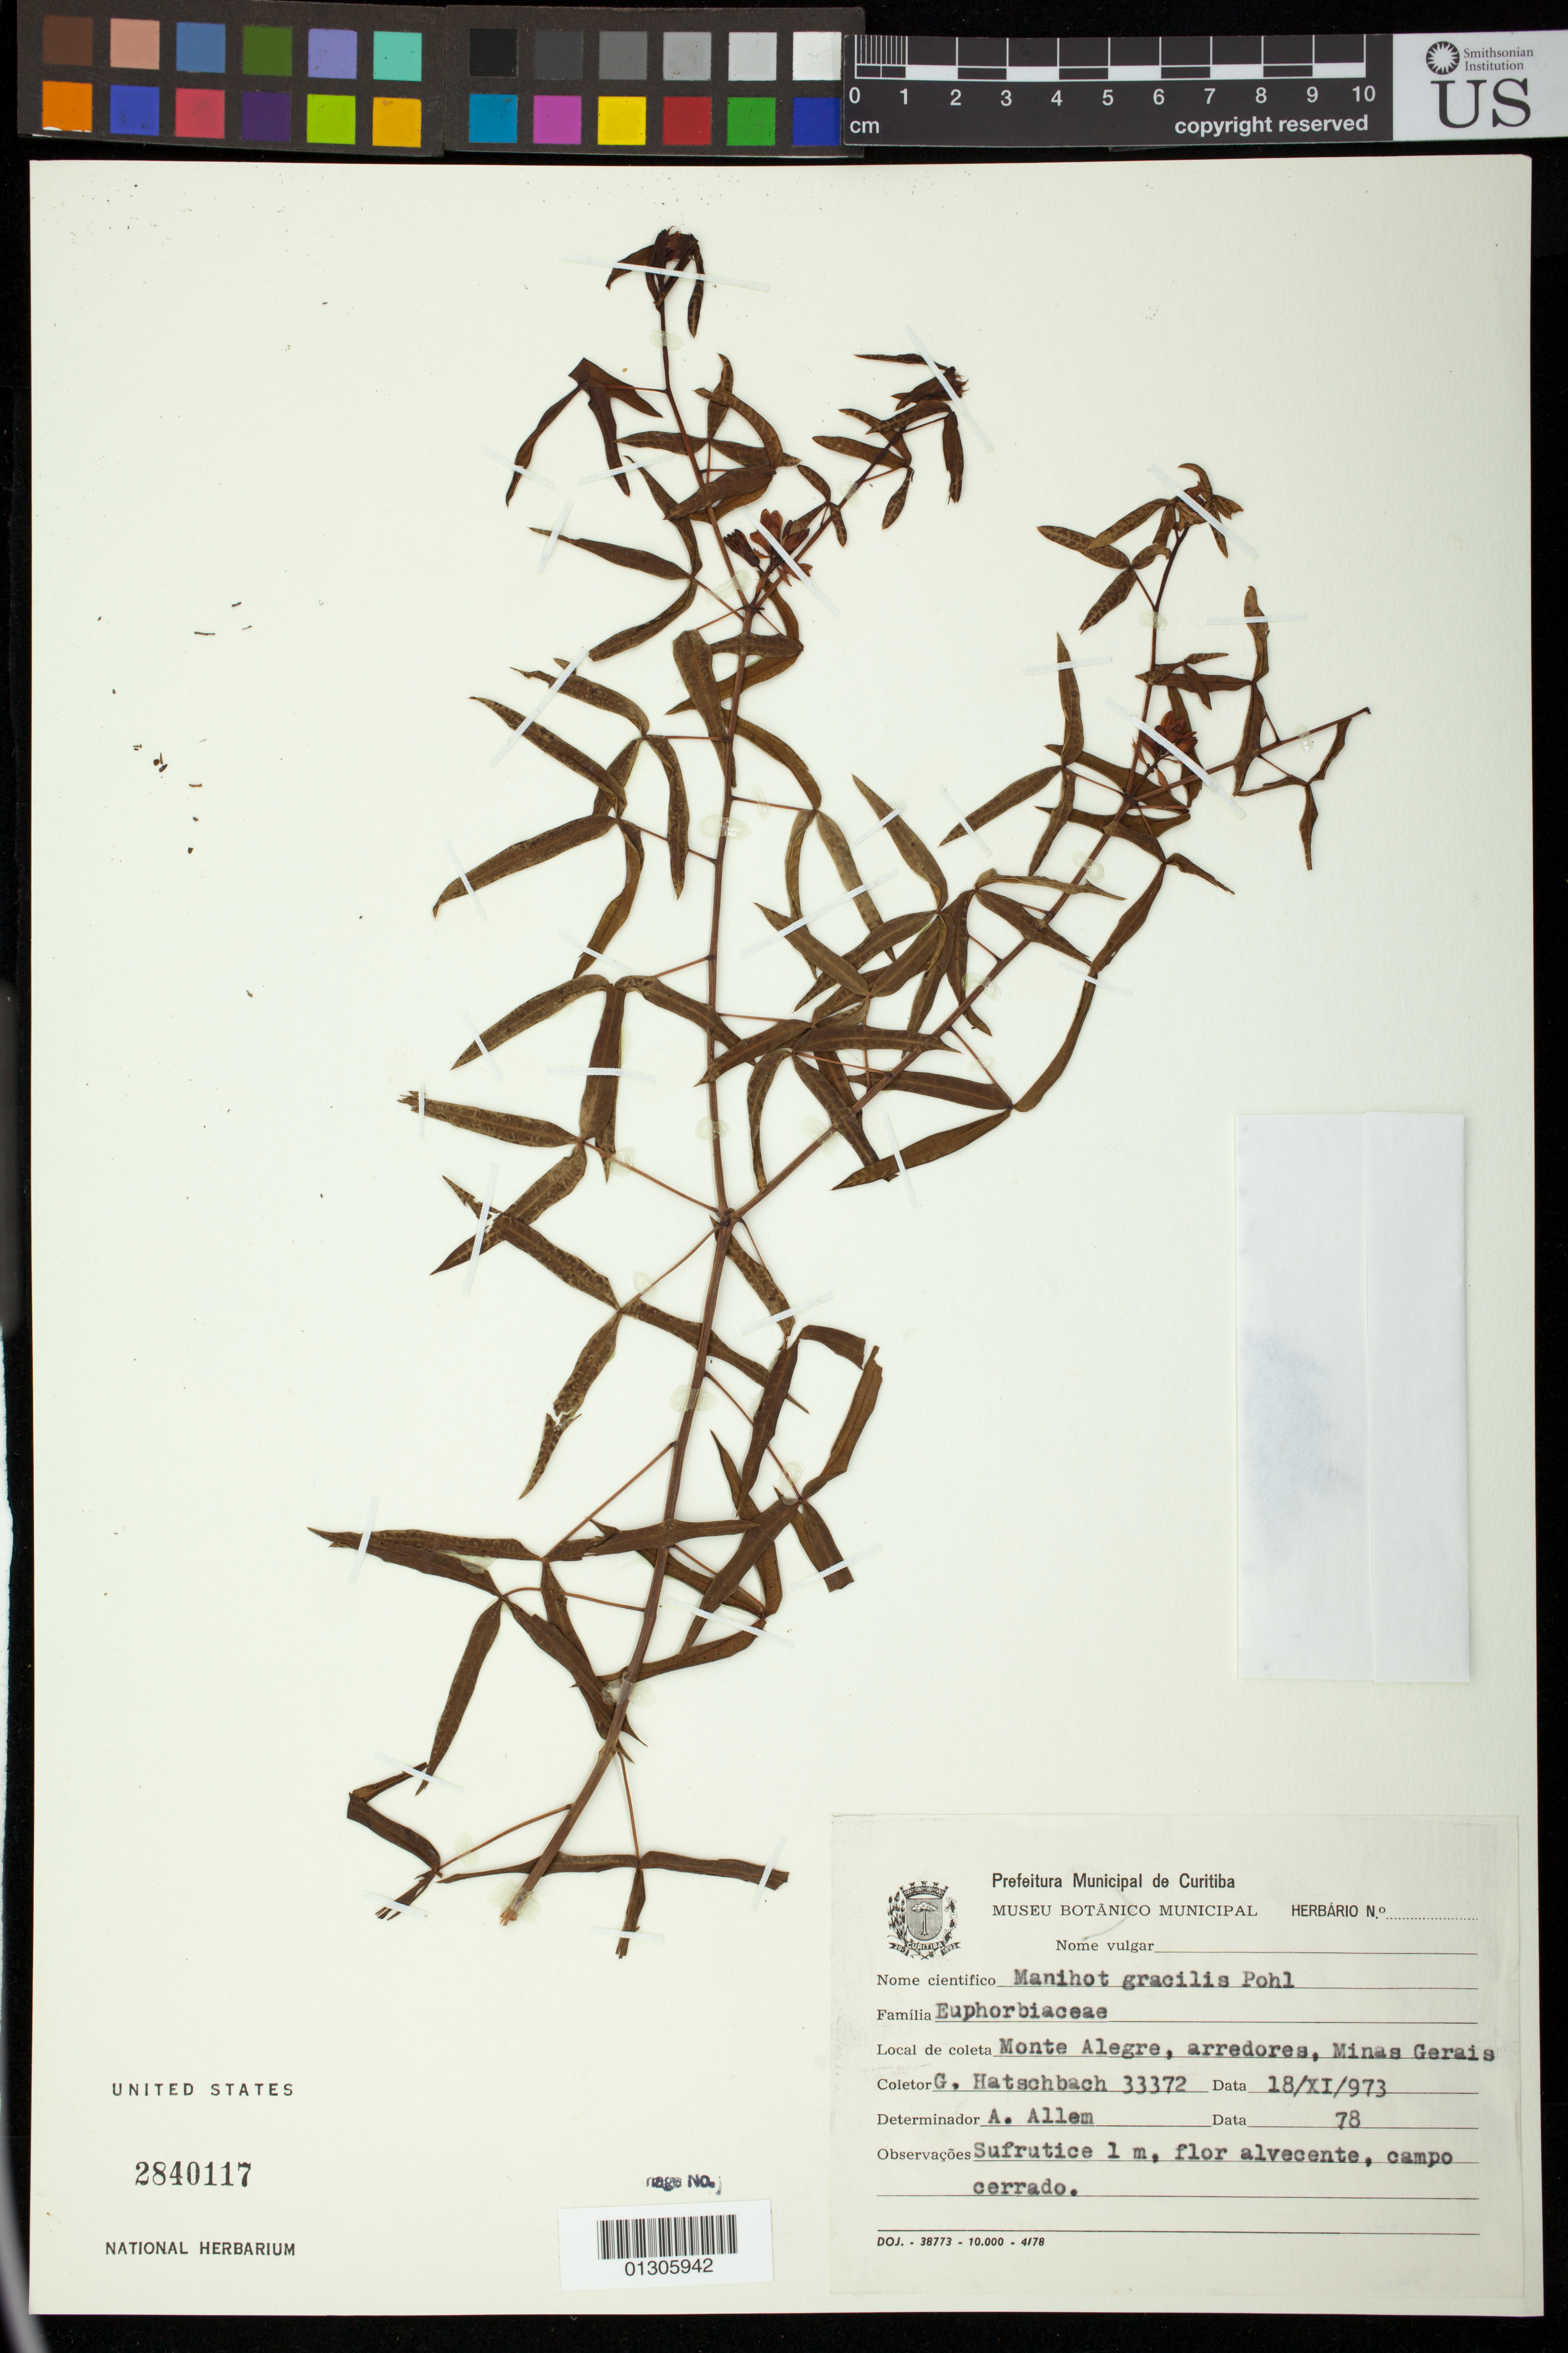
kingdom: Plantae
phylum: Tracheophyta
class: Magnoliopsida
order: Malpighiales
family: Euphorbiaceae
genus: Manihot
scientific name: Manihot esculenta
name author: Crantz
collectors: G. Hatschbach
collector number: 33372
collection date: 1973-11-18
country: Brazil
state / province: Paraná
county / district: Curitiba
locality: Monte Alegre, arredorea, Minas Gerais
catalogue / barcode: US 2840117